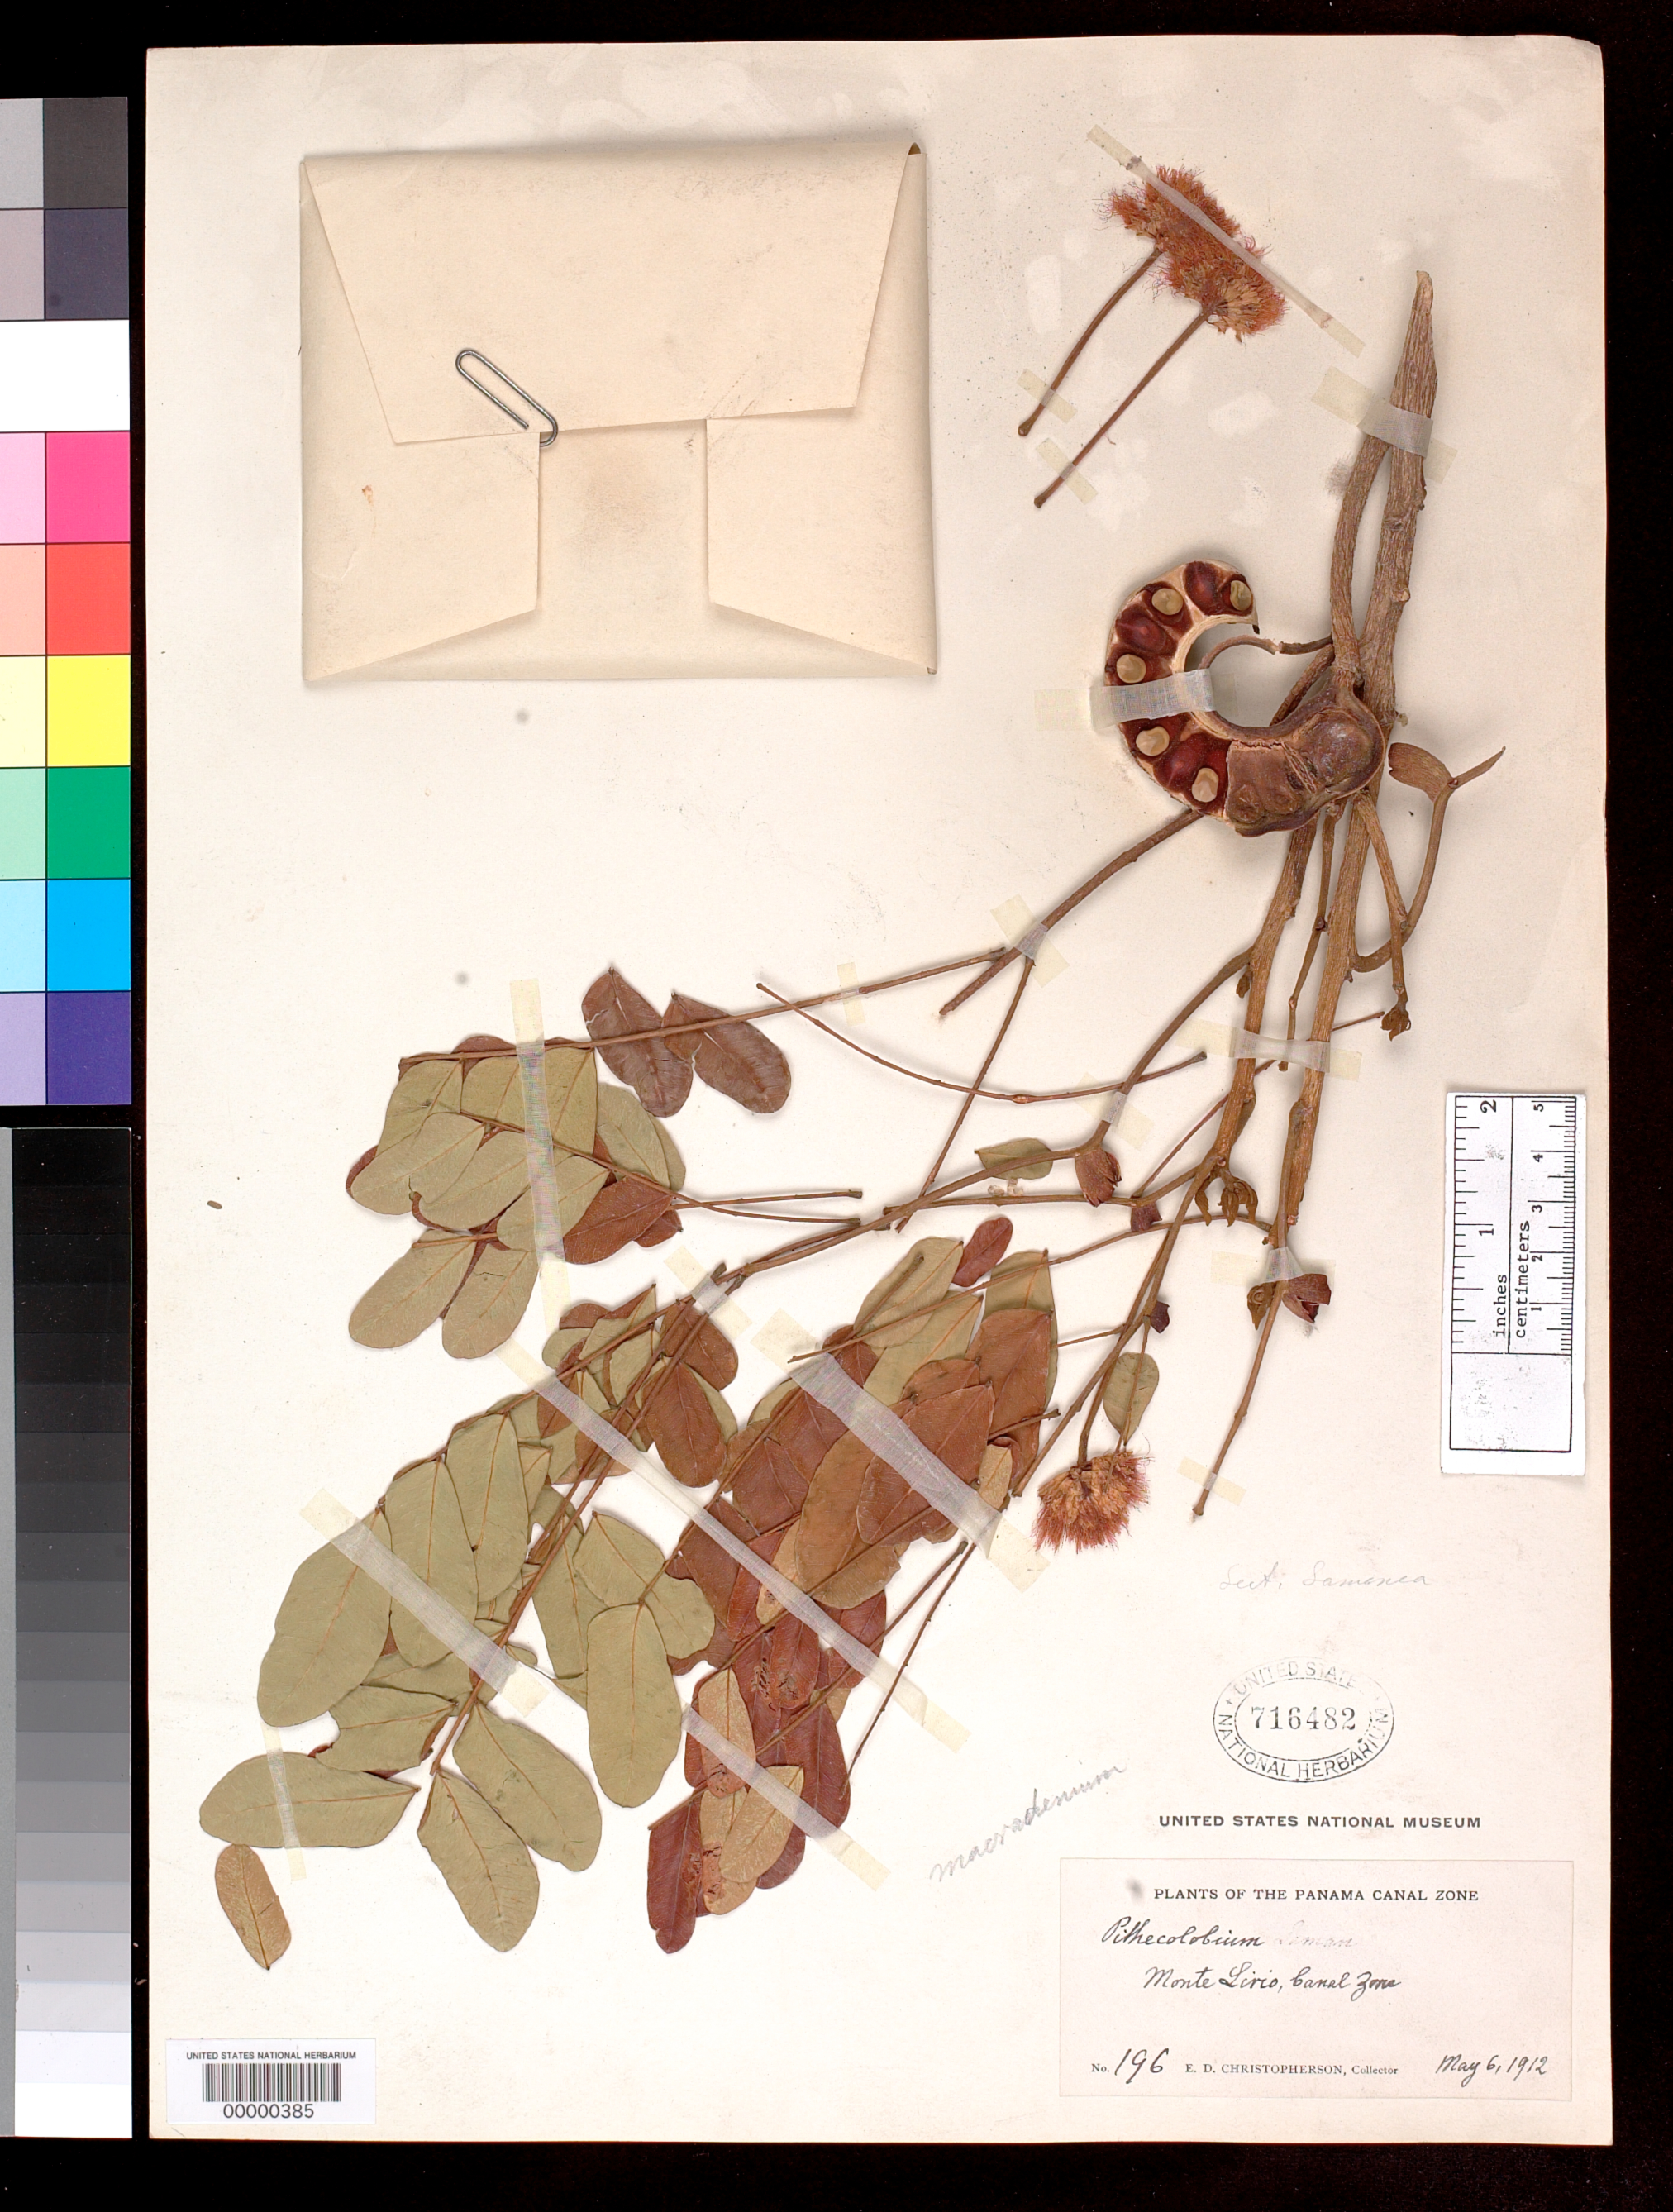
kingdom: Plantae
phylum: Tracheophyta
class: Magnoliopsida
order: Fabales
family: Fabaceae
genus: Pithecellobium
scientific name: Pithecellobium macradenium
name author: Pittier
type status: Holotype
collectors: E. Christopherson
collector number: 196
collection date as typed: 06 May 1912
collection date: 1912-05-06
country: Panama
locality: Monte Lirio.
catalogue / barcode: US 716482